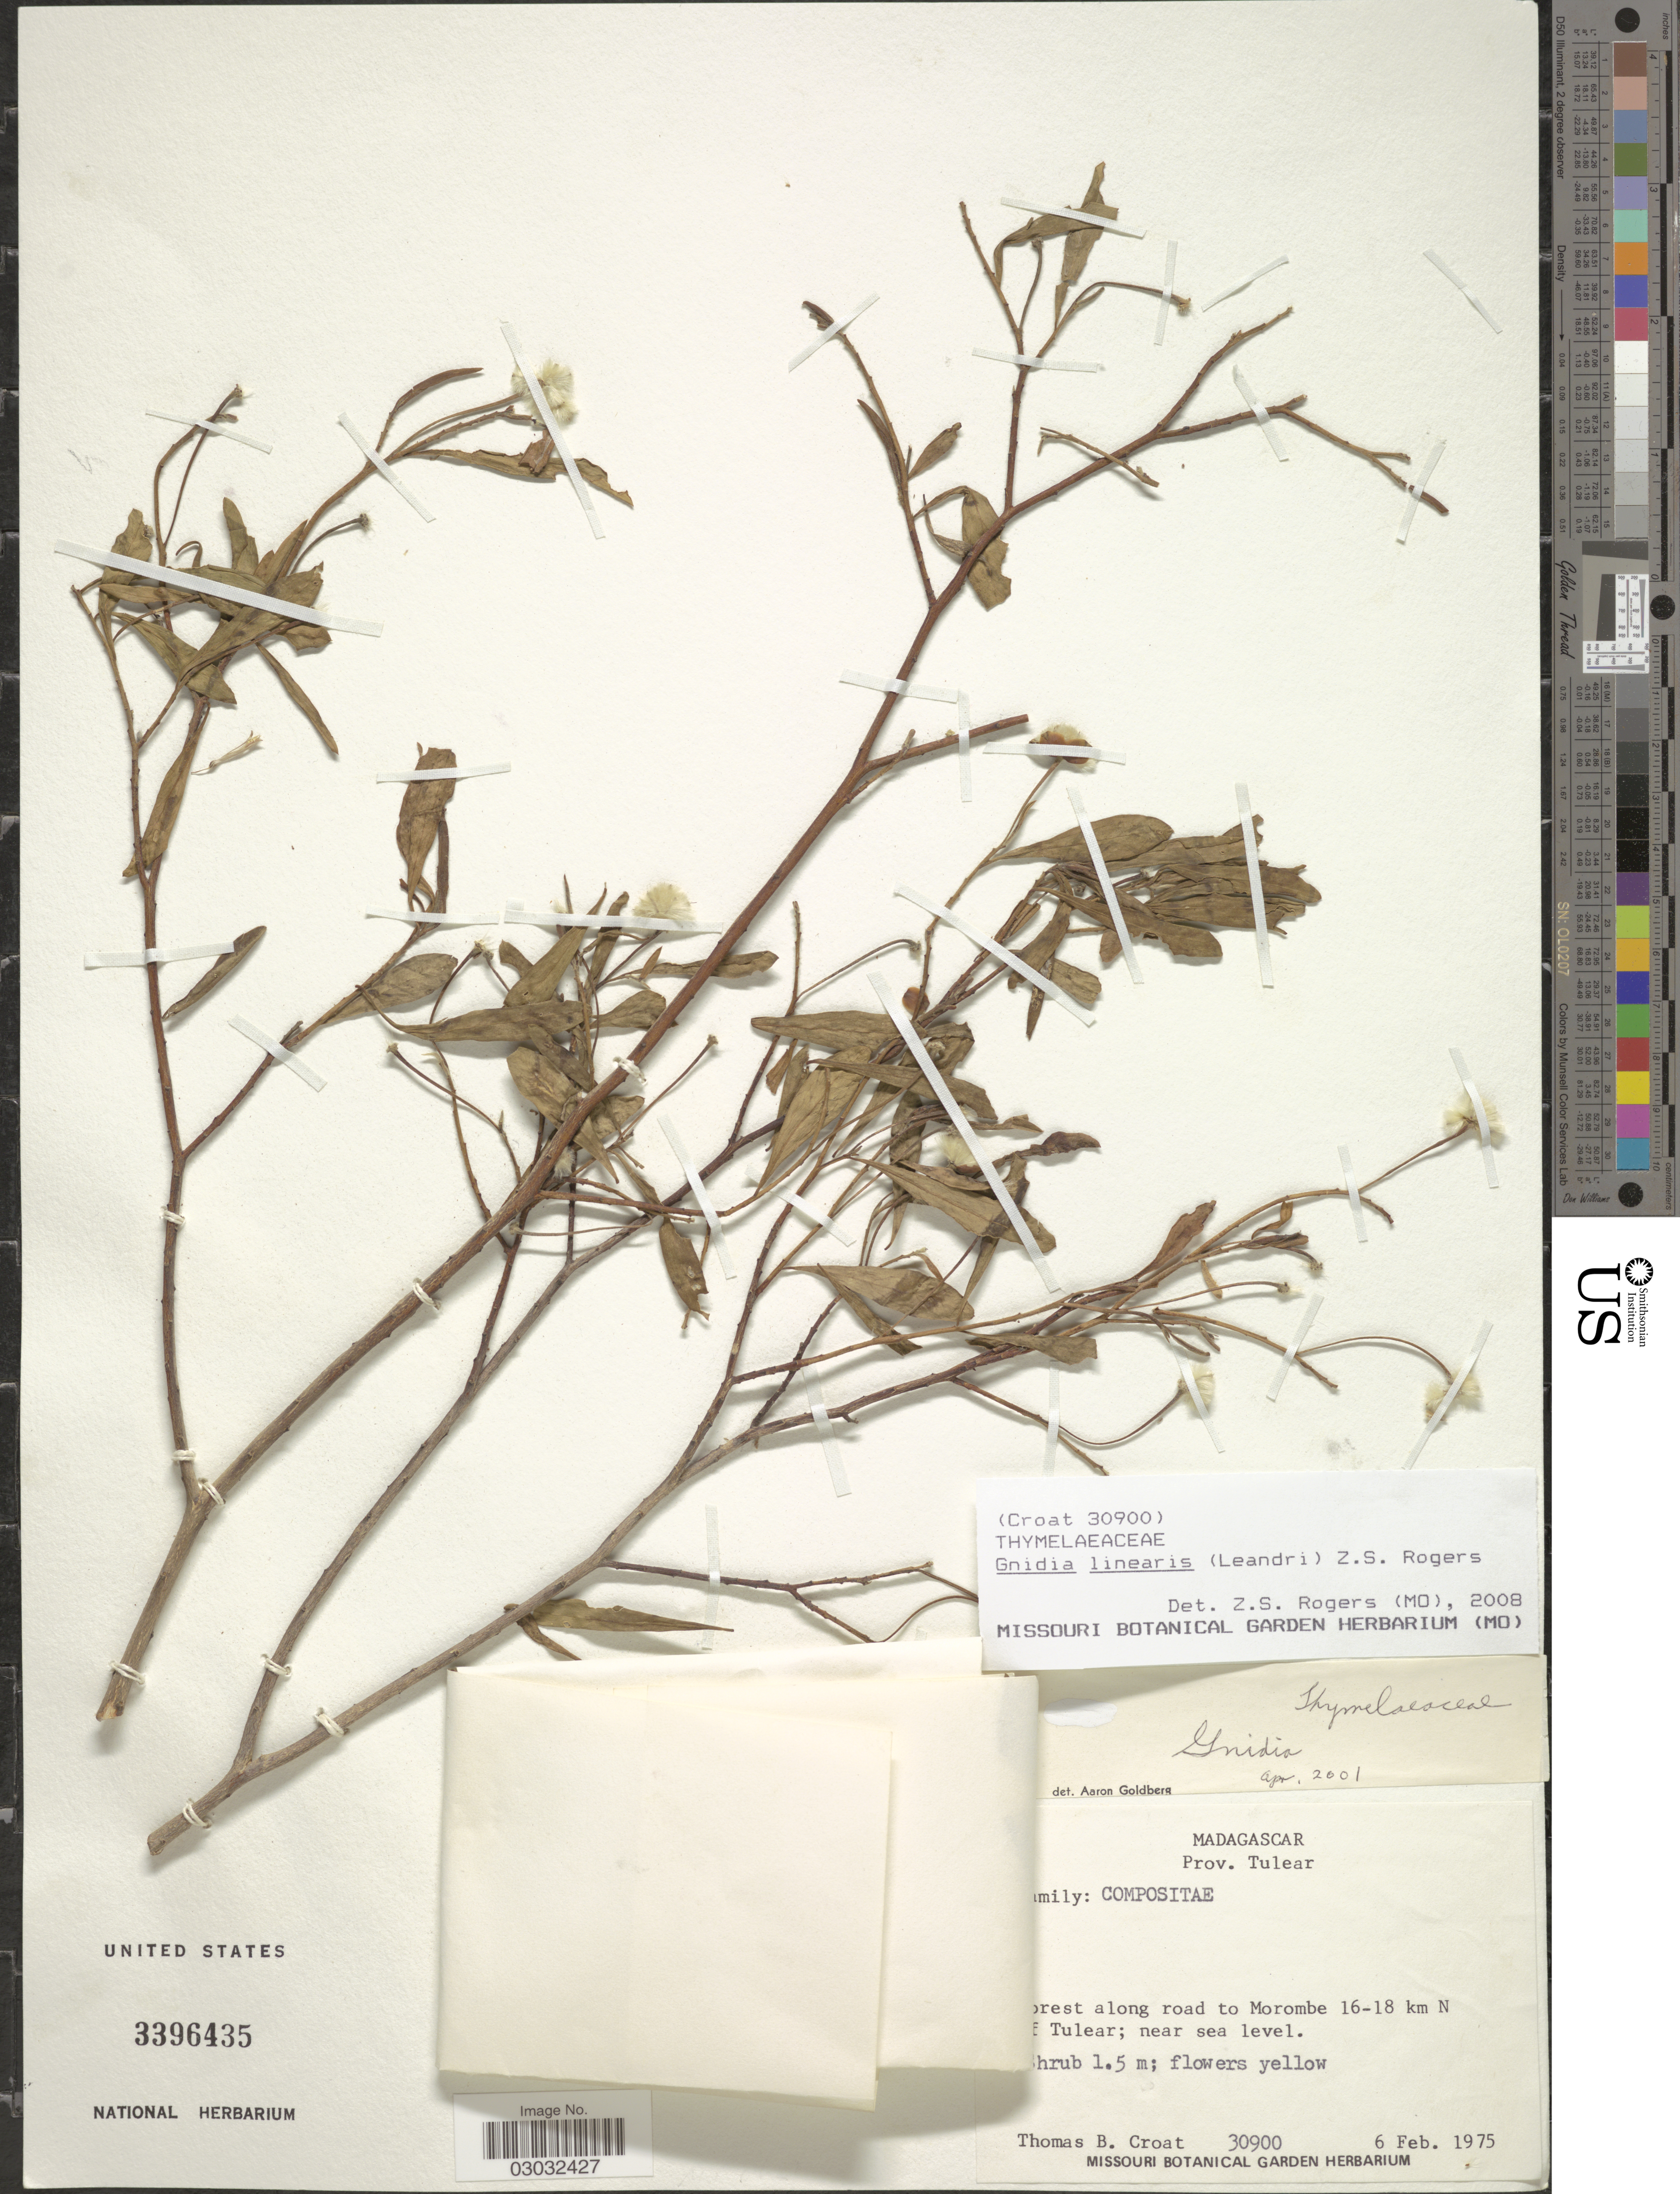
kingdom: Plantae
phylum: Tracheophyta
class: Magnoliopsida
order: Malvales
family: Thymelaeaceae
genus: Lasiosiphon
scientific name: Lasiosiphon decaryi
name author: Leandri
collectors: T. B. Croat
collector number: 30900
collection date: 1975-02-06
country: Madagascar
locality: Prov. Tulear. [illegible text]orest along road to Morombe 16-18 km N [illegible text]f Tulear.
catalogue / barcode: US 3396435